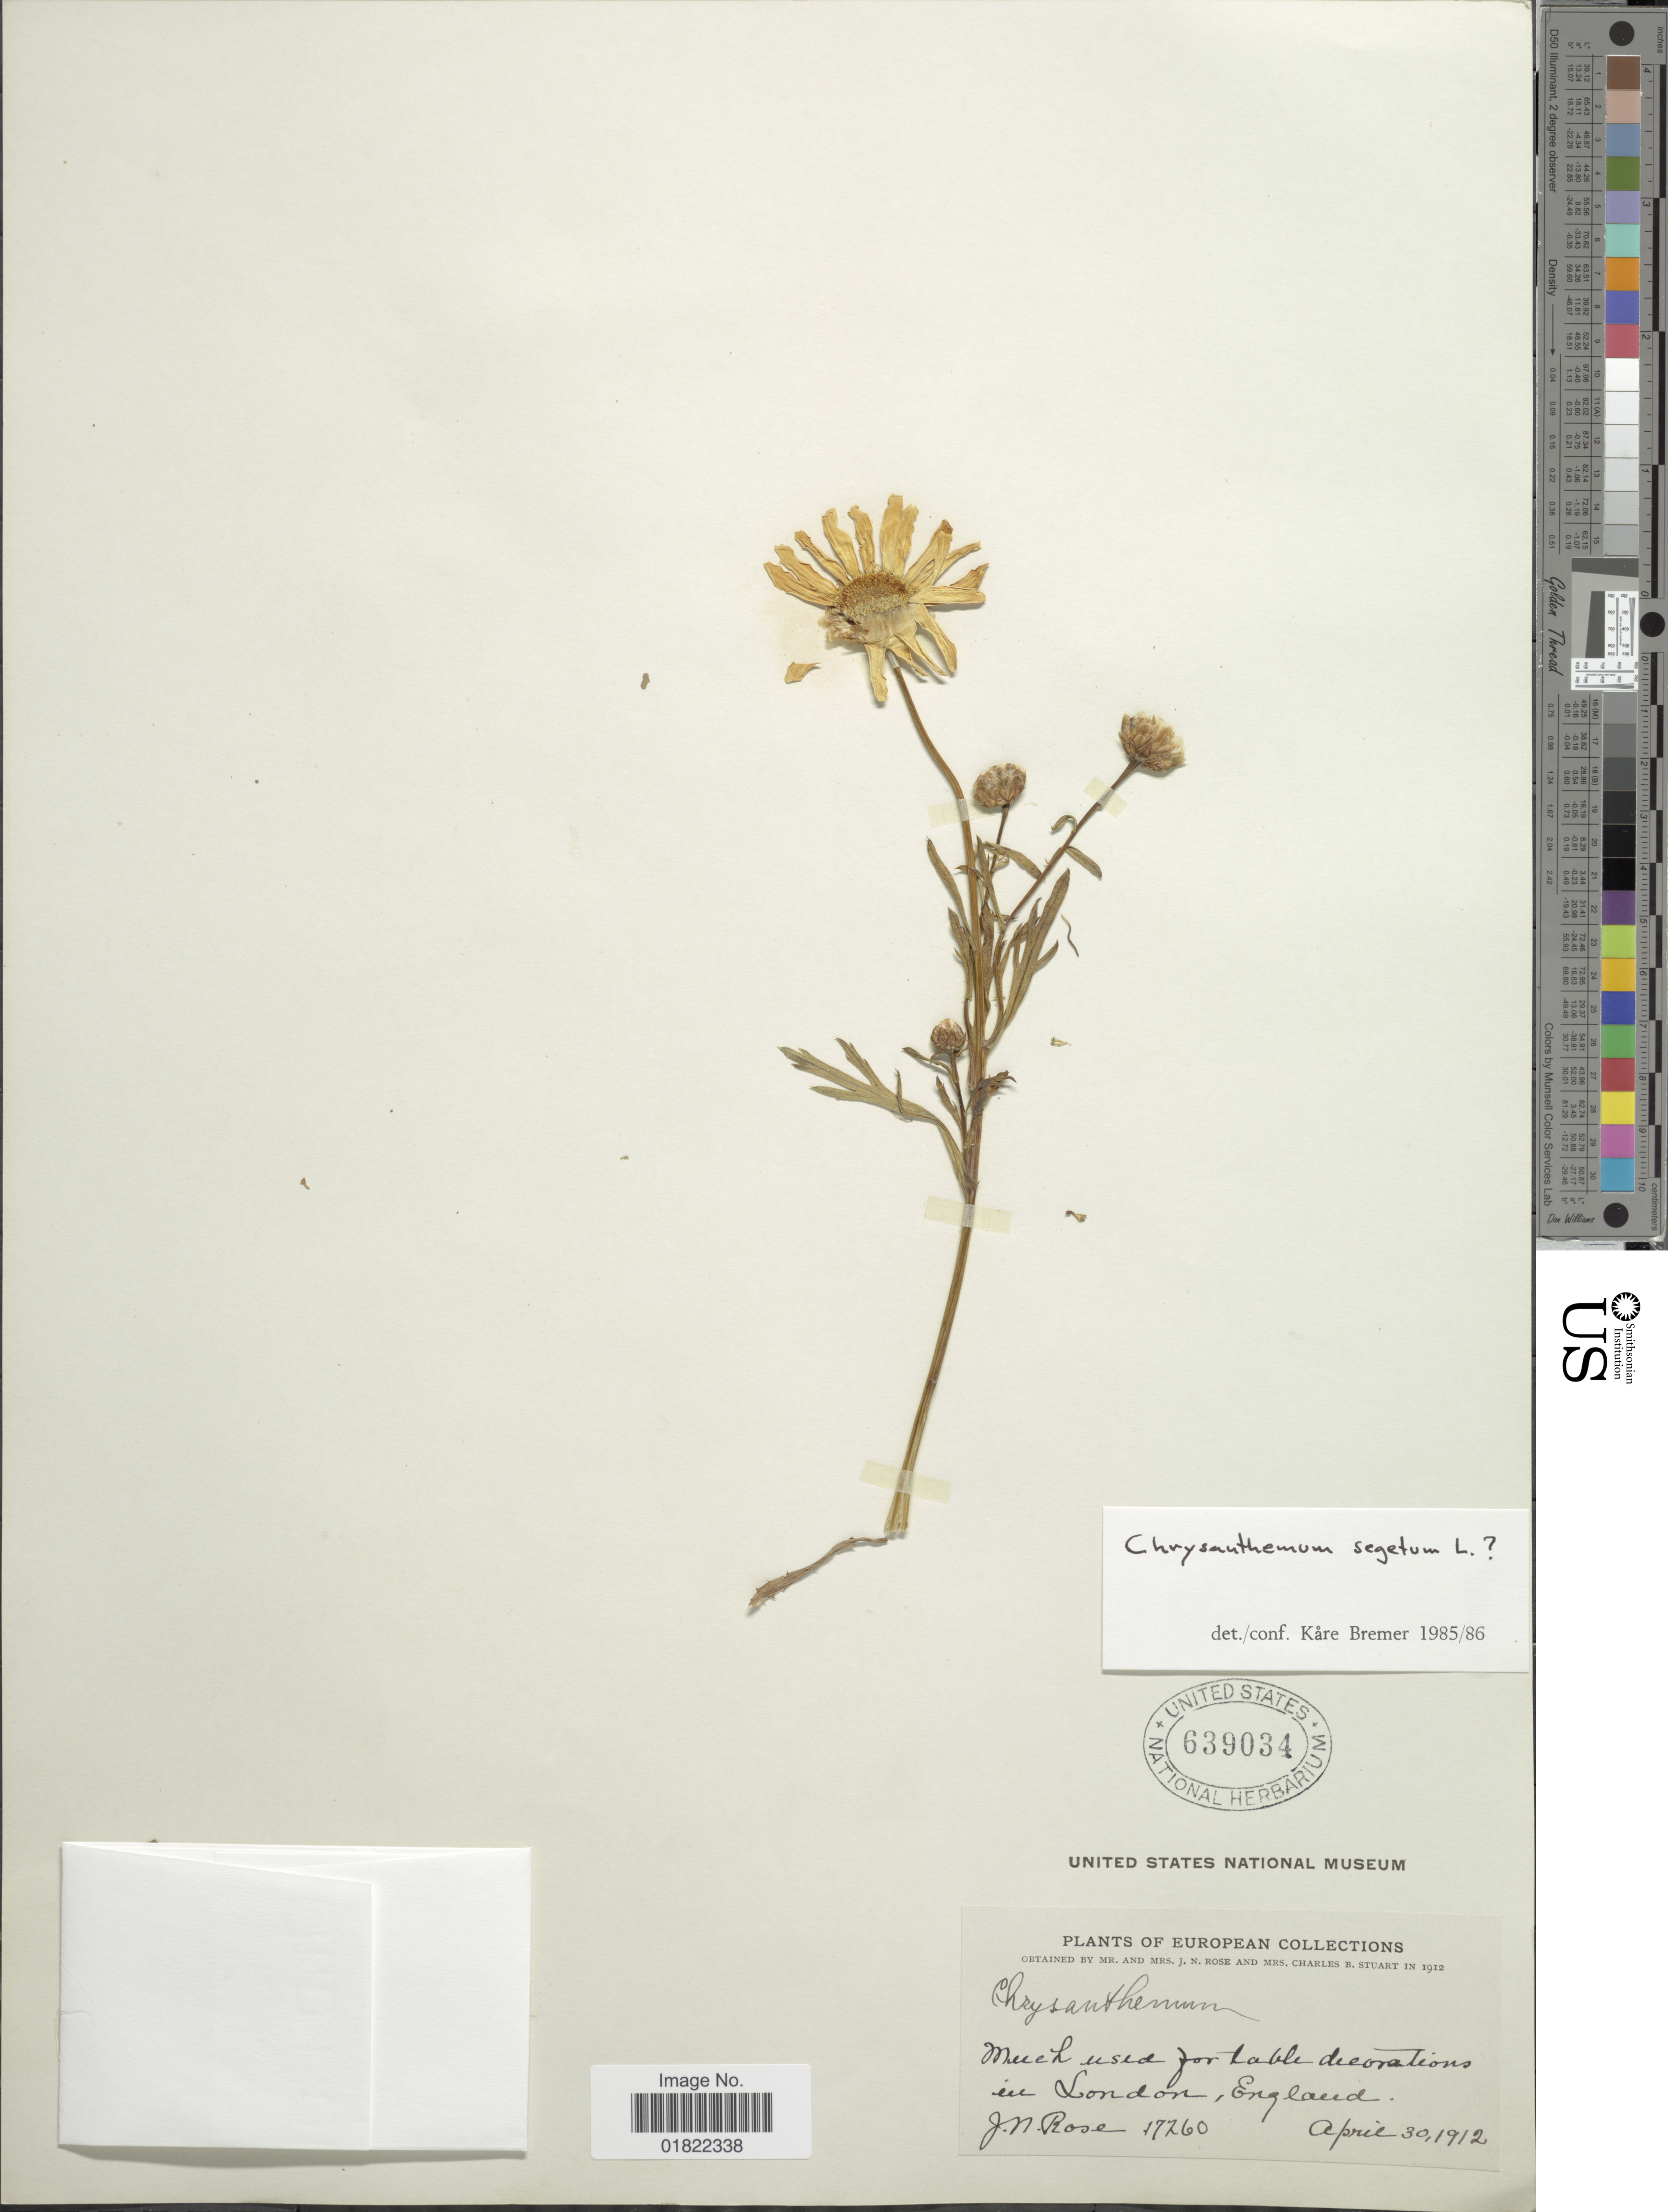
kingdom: Plantae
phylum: Tracheophyta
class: Magnoliopsida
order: Asterales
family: Asteraceae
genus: Chrysanthemum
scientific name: Chrysanthemum segetum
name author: L.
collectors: J. N. Rose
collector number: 17260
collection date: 1912-04-30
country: United Kingdom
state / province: England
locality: London, Engeland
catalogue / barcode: US 639034